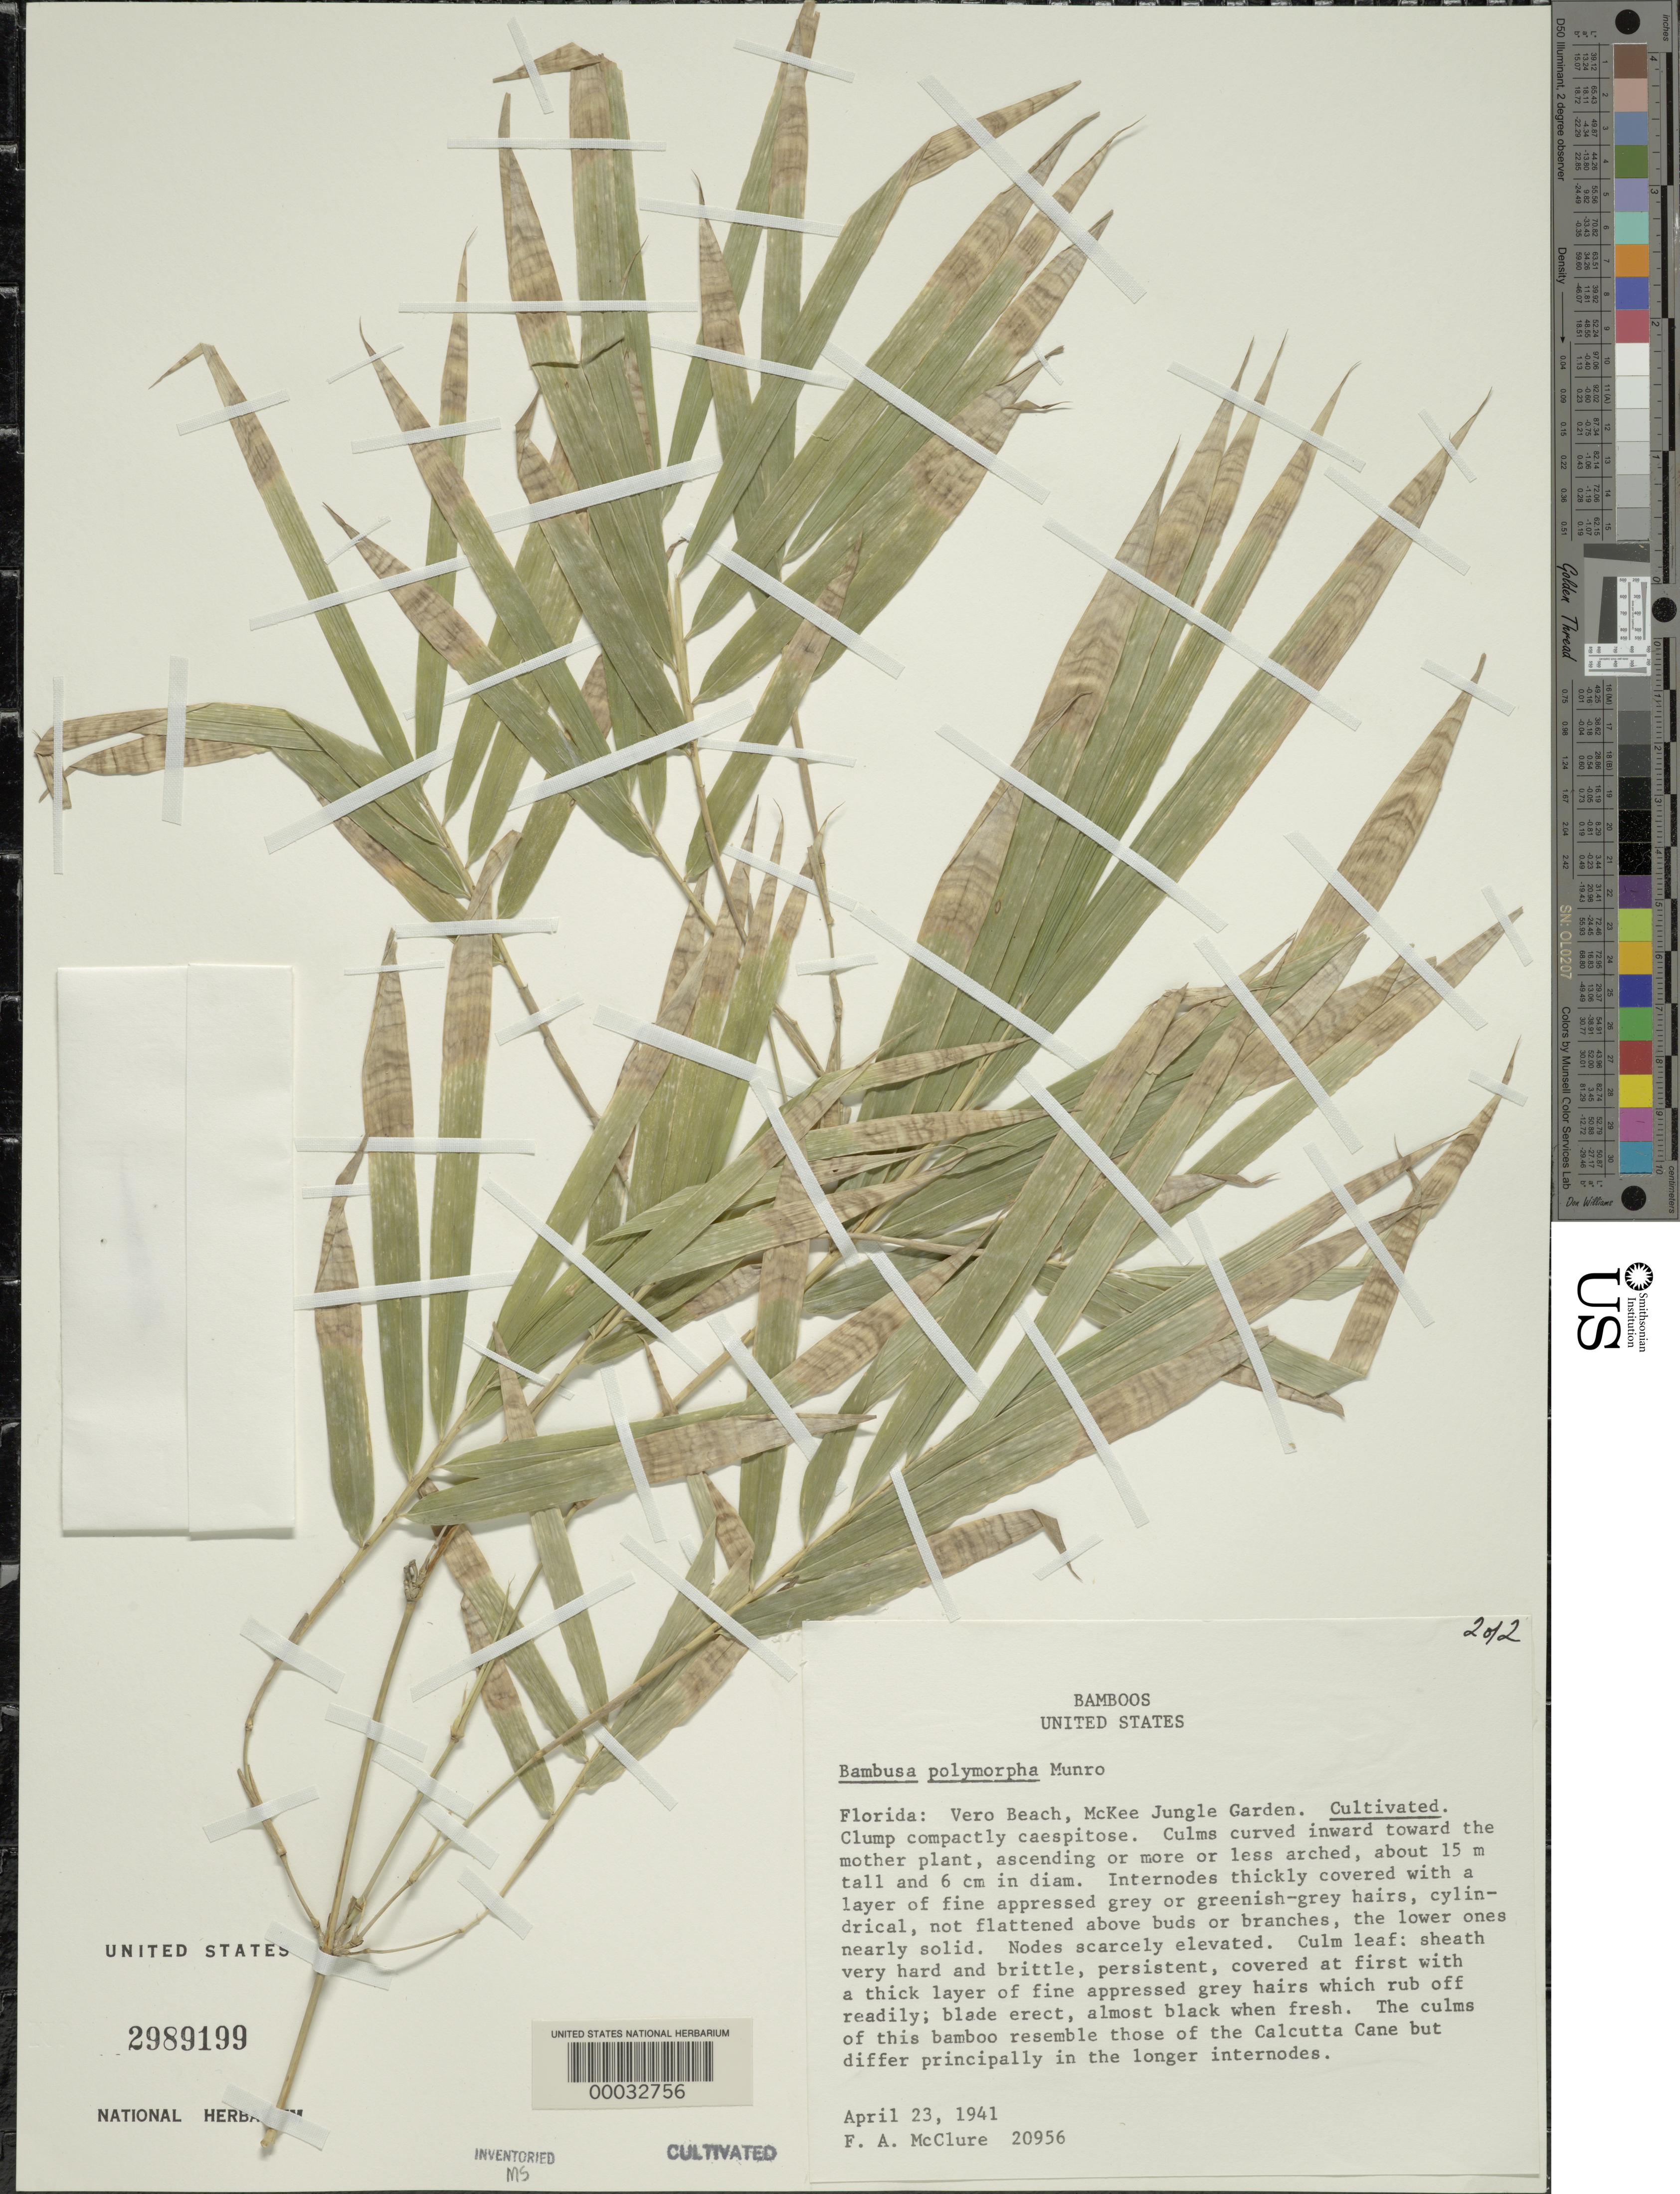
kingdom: Plantae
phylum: Tracheophyta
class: Liliopsida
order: Poales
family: Poaceae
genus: Bambusa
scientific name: Bambusa polymorpha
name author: Munro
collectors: F. A. McClure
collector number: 20956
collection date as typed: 23 Apr 1941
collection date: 1941-04-23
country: United States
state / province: Florida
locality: Mckee jungle garden-vero beach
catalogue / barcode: US 2989199